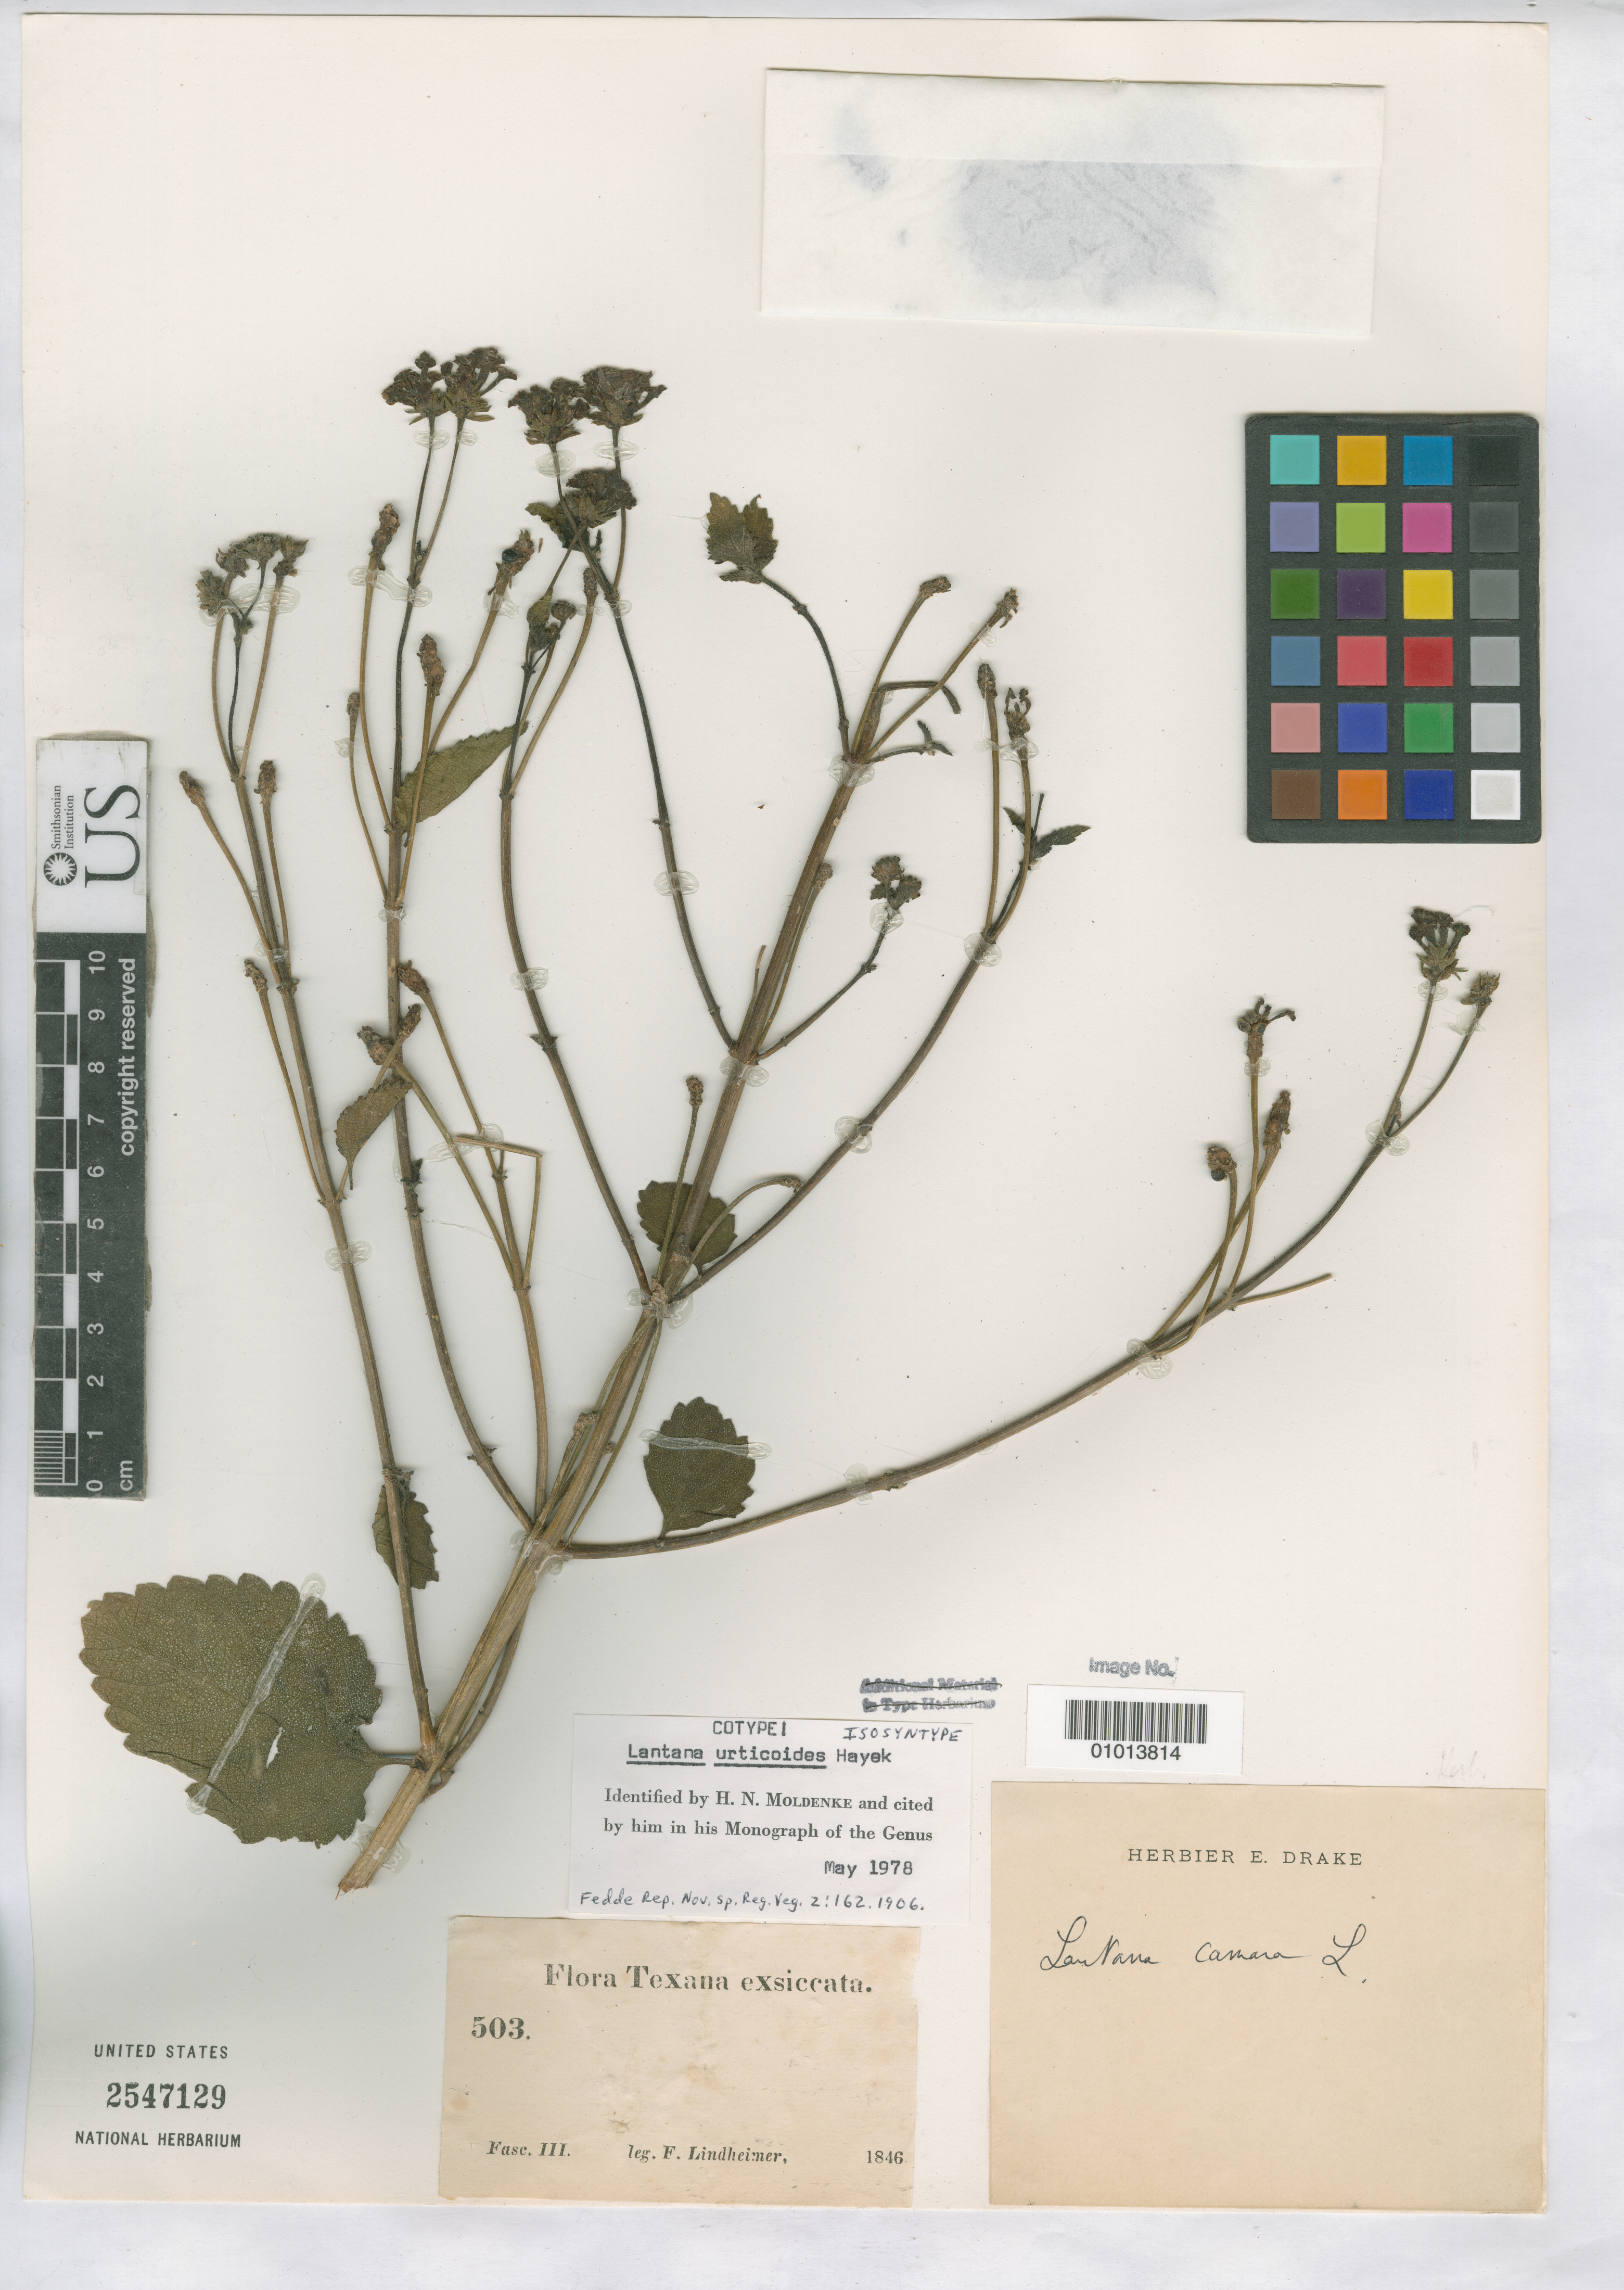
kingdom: Plantae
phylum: Tracheophyta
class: Magnoliopsida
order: Lamiales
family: Verbenaceae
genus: Lantana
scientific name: Lantana urticoides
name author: Hayek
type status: Isotype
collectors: F. J. Lindheimer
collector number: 503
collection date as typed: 1846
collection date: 1846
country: United States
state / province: Texas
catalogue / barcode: US 2547129